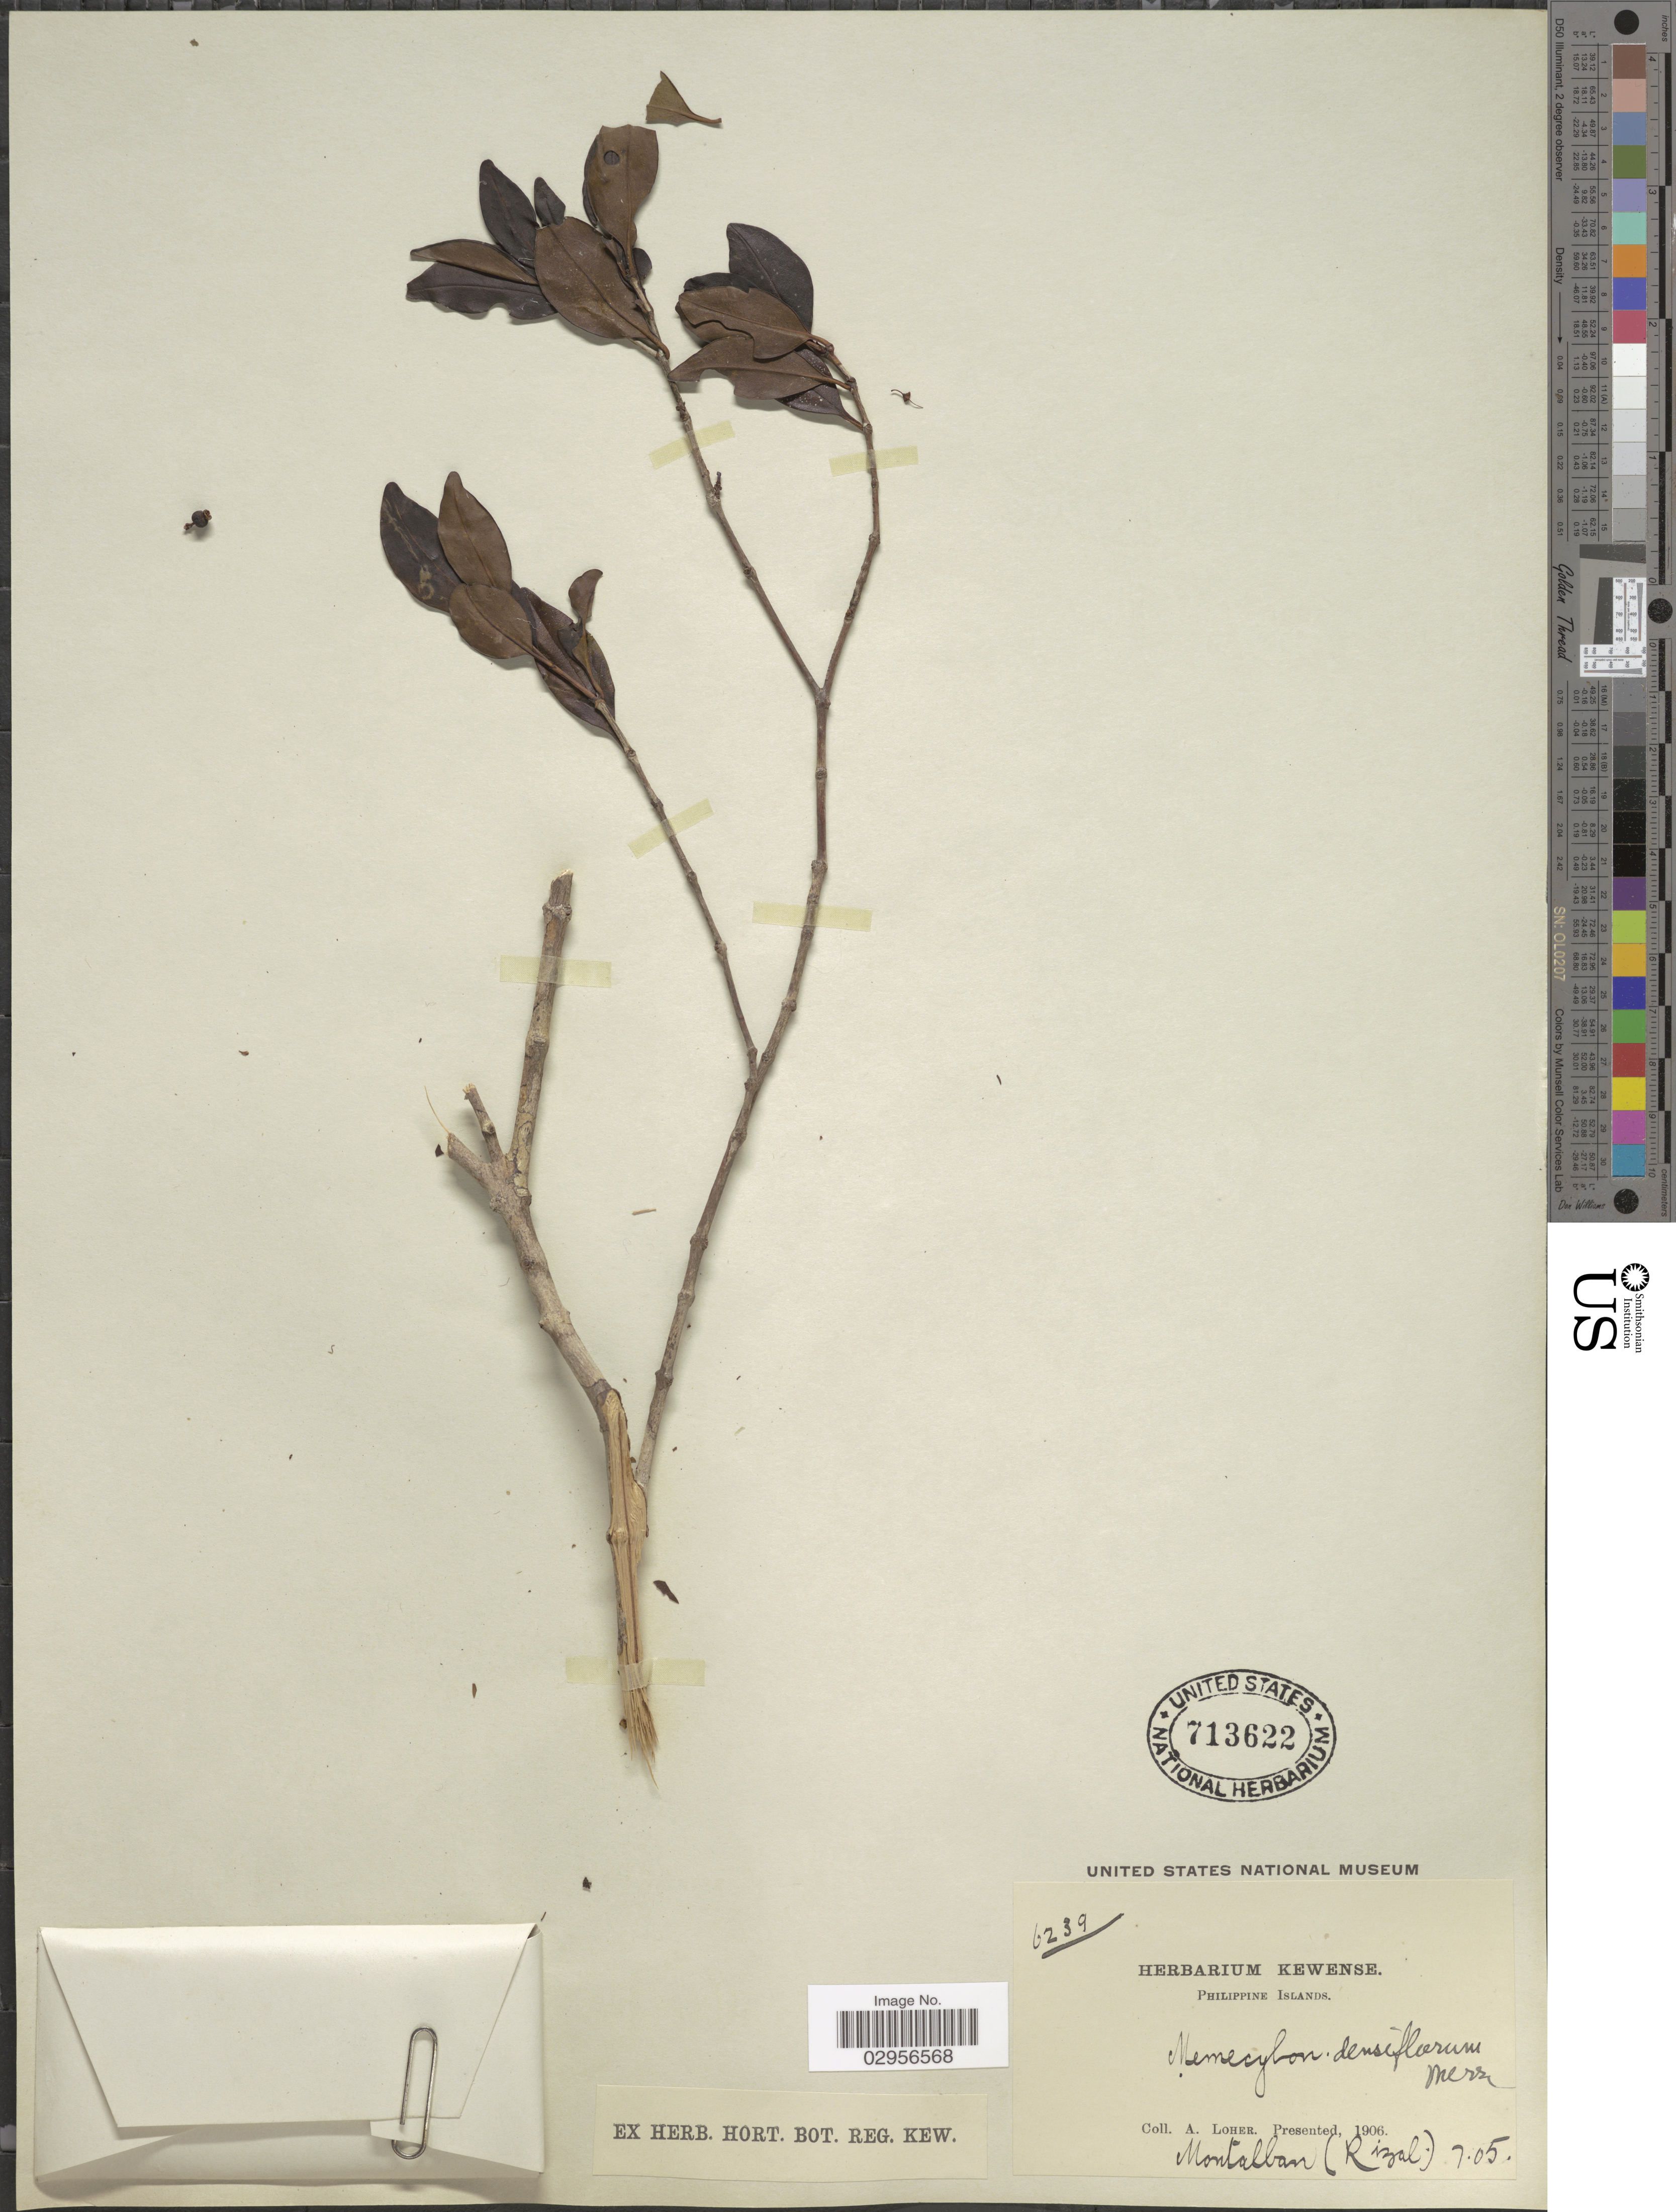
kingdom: Plantae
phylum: Tracheophyta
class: Magnoliopsida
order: Myrtales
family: Melastomataceae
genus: Memecylon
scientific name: Memecylon densiflorum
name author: Merr.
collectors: A. Loher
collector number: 6239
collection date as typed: Transcribed d/m/y: /7/5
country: Philippines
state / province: Calabarzon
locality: Montalban (Rizal).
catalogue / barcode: US 713622